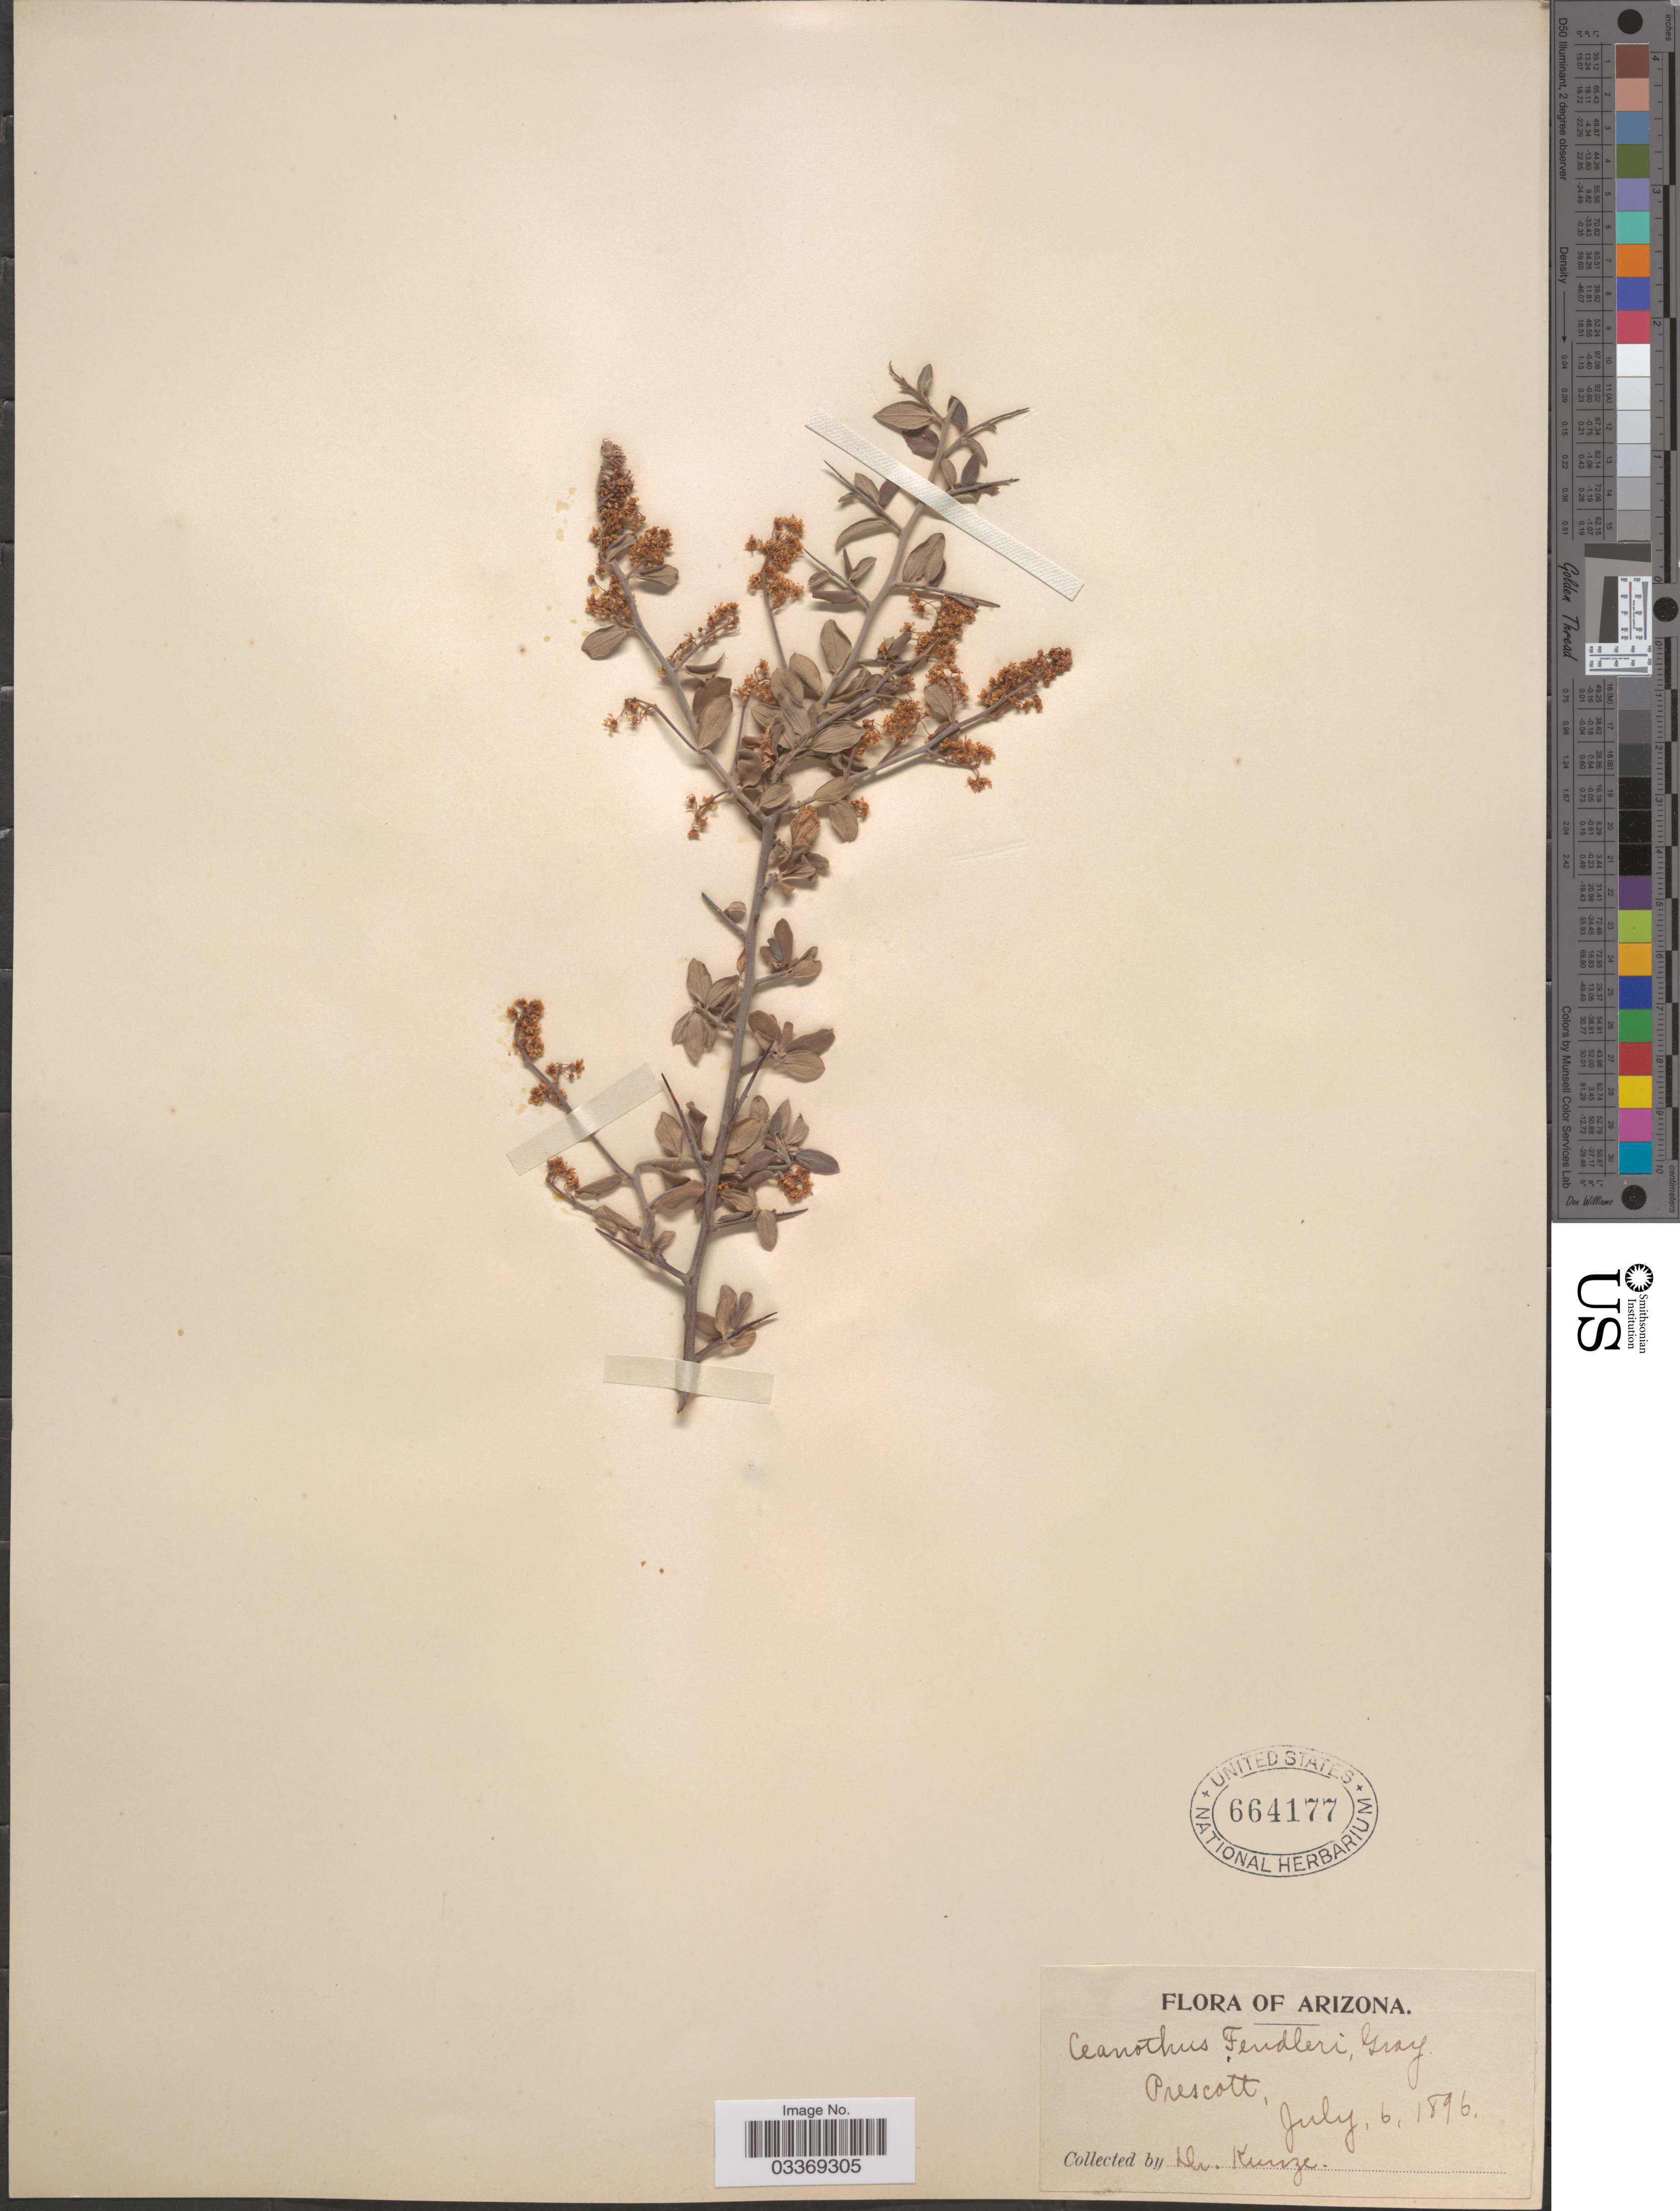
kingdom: Plantae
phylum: Tracheophyta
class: Magnoliopsida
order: Rosales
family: Rhamnaceae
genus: Ceanothus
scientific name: Ceanothus fendleri var. venosus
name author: (A. Gray) Trel.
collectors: Kunze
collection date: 1896-07-06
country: United States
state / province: Arizona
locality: Prescott.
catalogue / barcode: US 664177